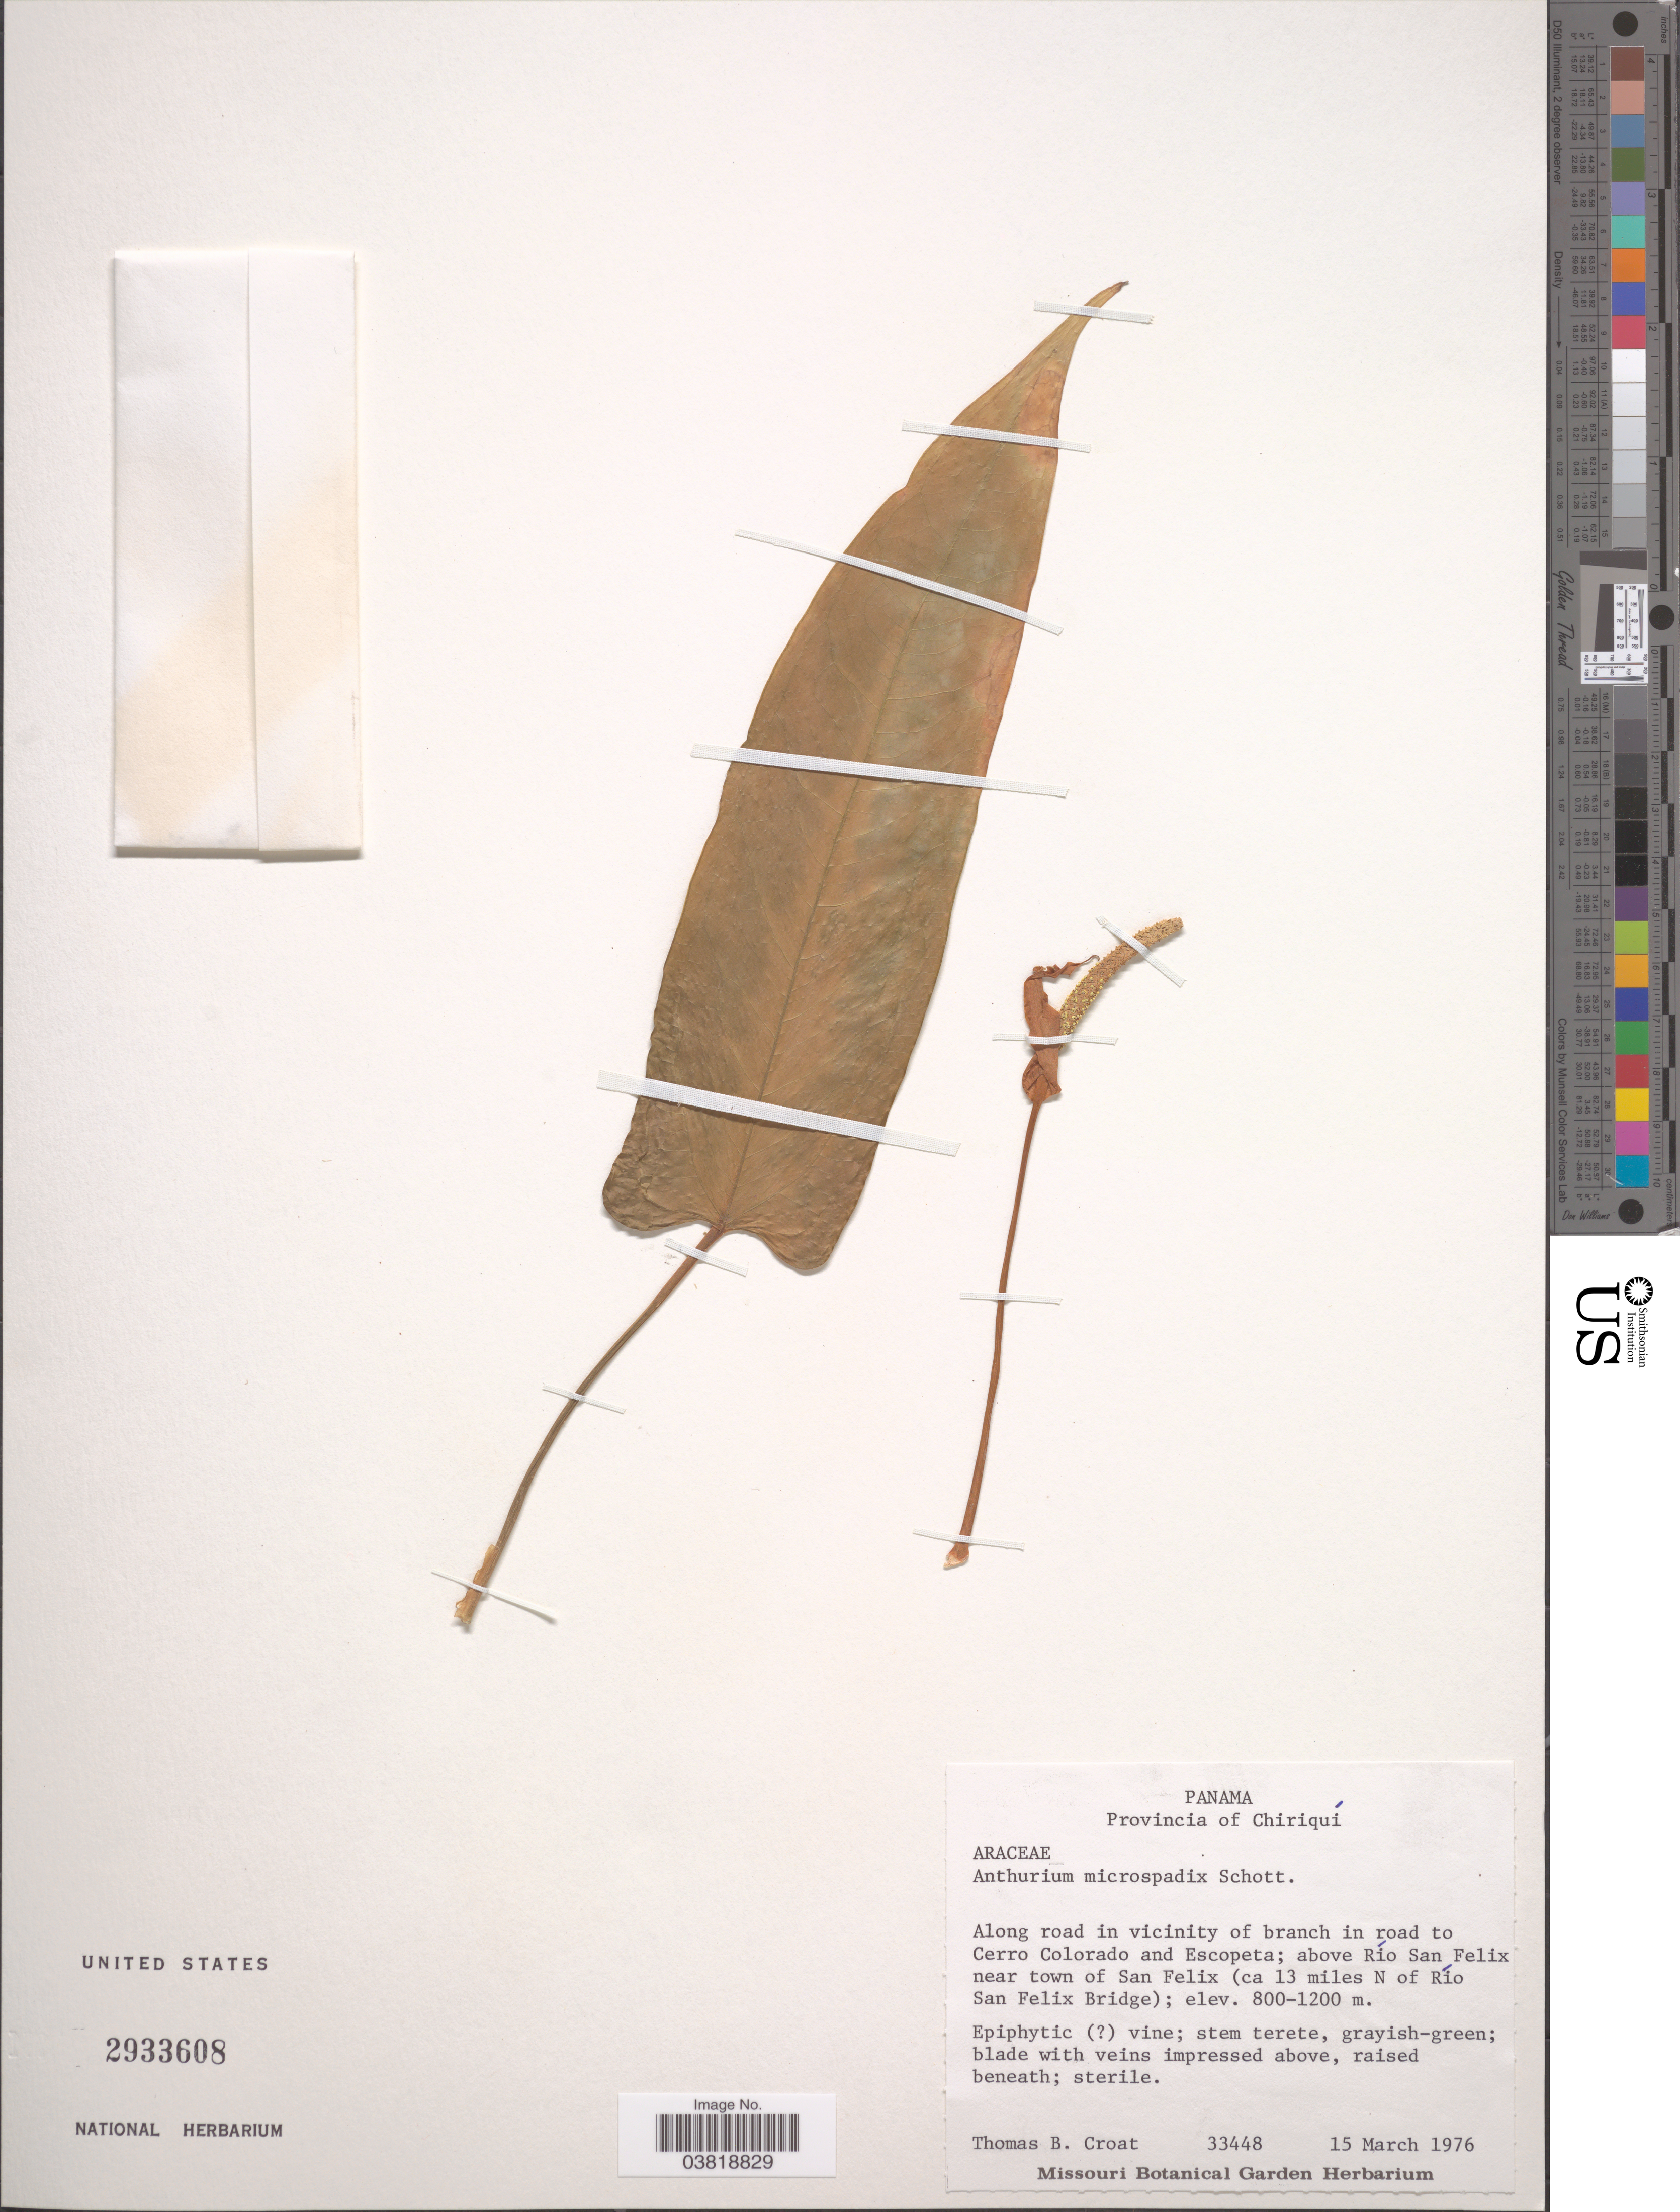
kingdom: Plantae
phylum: Tracheophyta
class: Liliopsida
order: Alismatales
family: Araceae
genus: Anthurium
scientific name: Anthurium microspadix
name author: Schott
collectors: T. B. Croat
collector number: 33448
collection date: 1976-03-15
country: Panama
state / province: Chiriqui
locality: Along road in vicinity of branch in road to Cerro Colorado and Escopeta; above Río San Felix near town of San Felix (ca 13 miles N of Río San Felix Bridge).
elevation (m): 800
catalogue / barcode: US 2933608